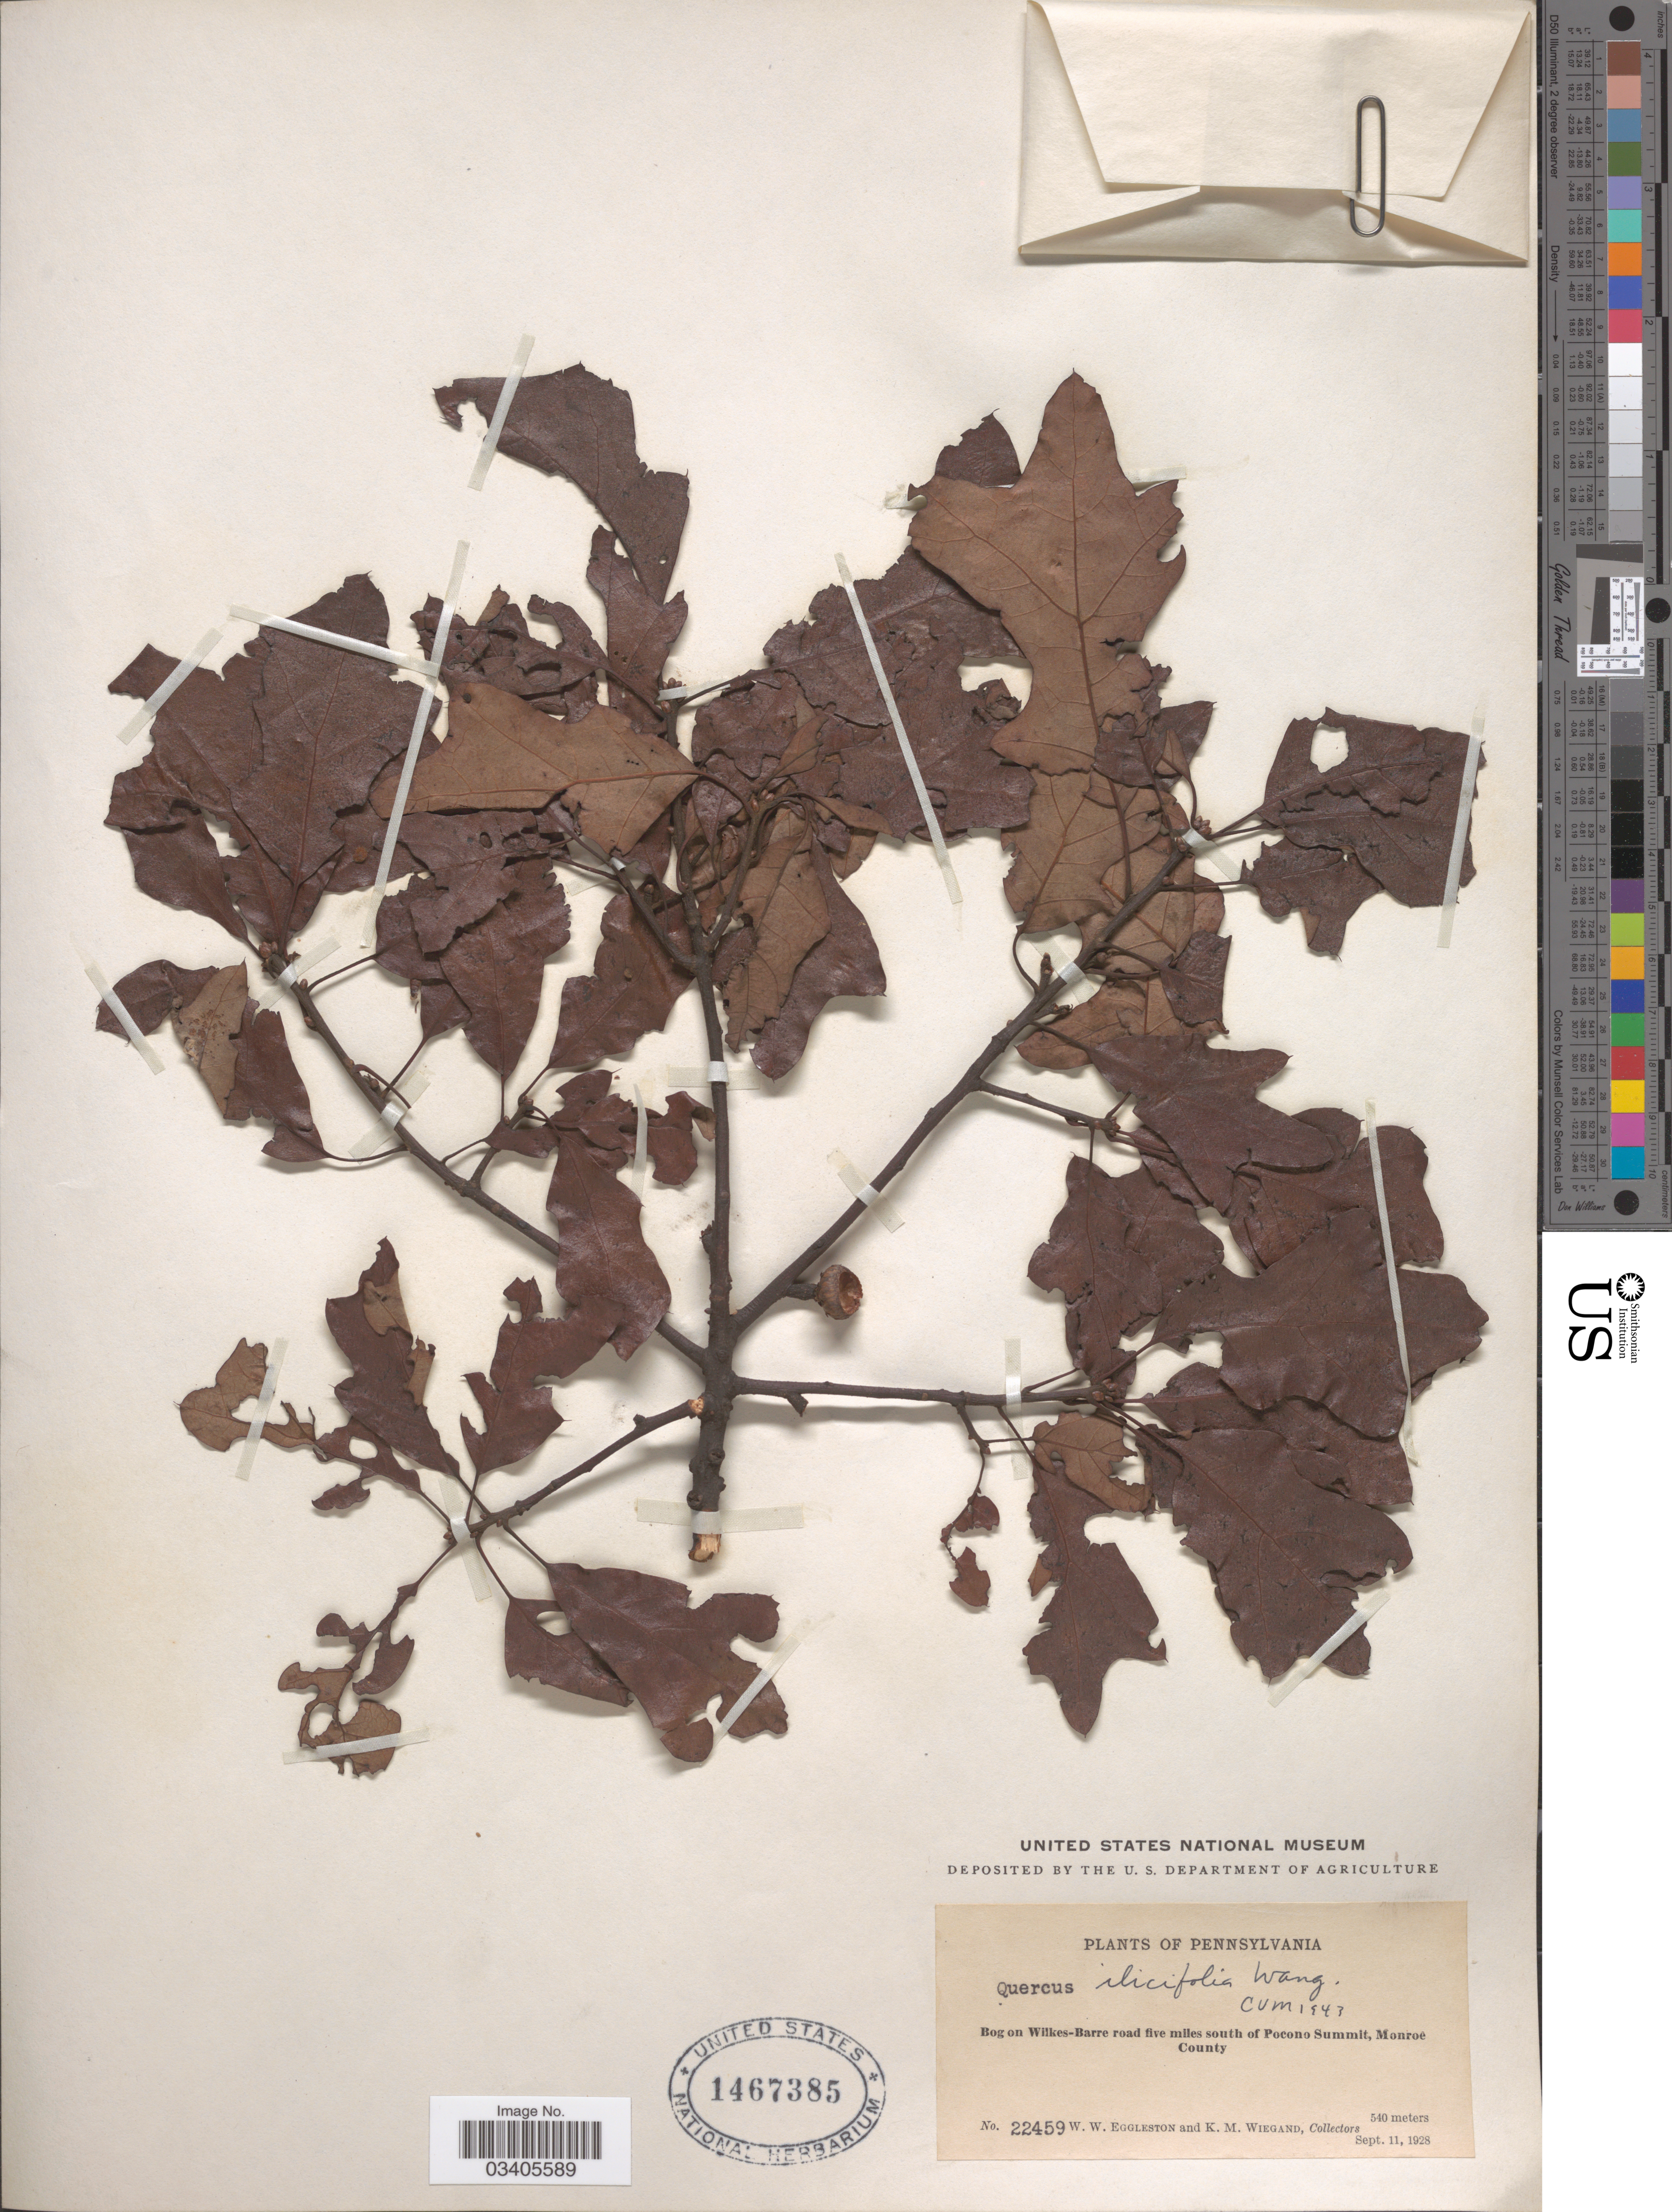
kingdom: Plantae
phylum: Tracheophyta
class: Magnoliopsida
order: Fagales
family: Fagaceae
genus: Quercus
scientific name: Quercus ilicifolia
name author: Wangenh.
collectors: W. W. Eggleston & K. M. Wiegand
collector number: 22459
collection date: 1928-09-11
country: United States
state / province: Pennsylvania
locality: Bog on Wilkes-Barre road five miles south of Pocono Summit, Monroe County.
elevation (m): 540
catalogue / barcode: US 1467385